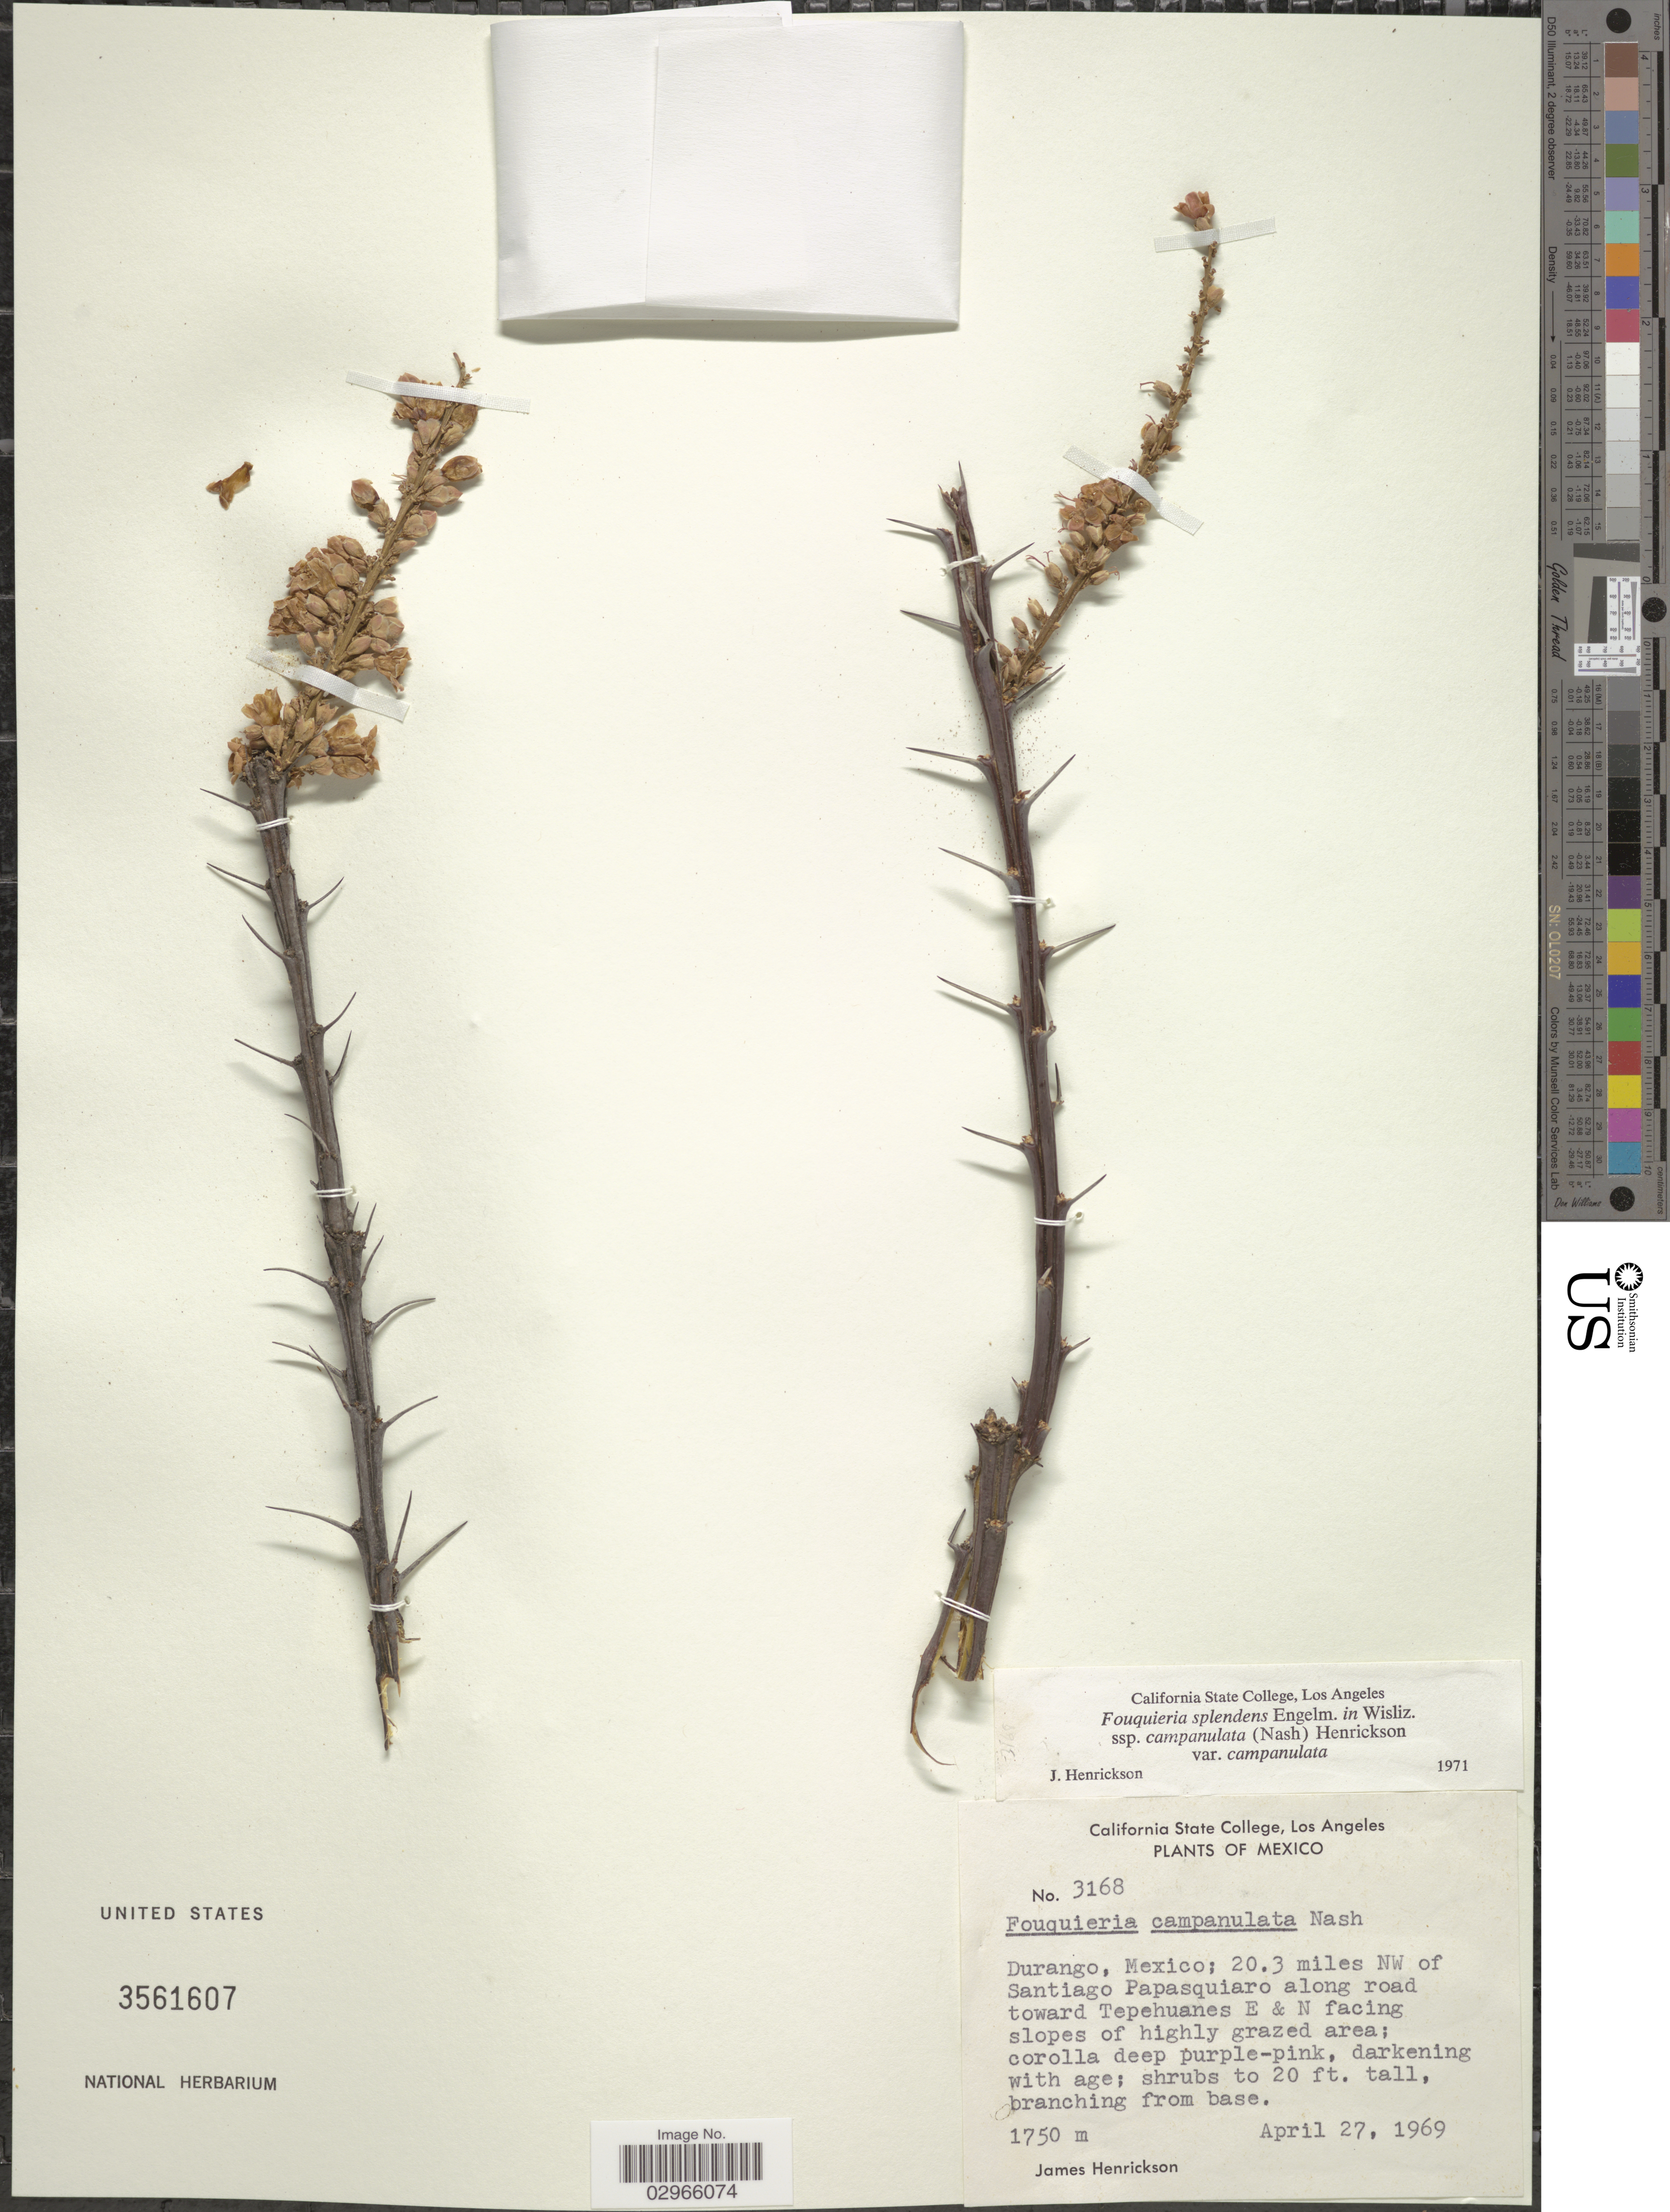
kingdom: Plantae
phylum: Tracheophyta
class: Magnoliopsida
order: Ericales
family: Fouquieriaceae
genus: Fouquieria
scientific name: Fouquieria splendens subsp. campanulata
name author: Engelm.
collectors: J. Henrickson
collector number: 3168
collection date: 1969-04-27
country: Mexico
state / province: Durango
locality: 20.3 miles NW of Santiago Papasquiaro along road toward Tepehuanes E & N facing slopes of highly grazed area.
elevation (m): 1750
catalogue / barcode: US 3561607